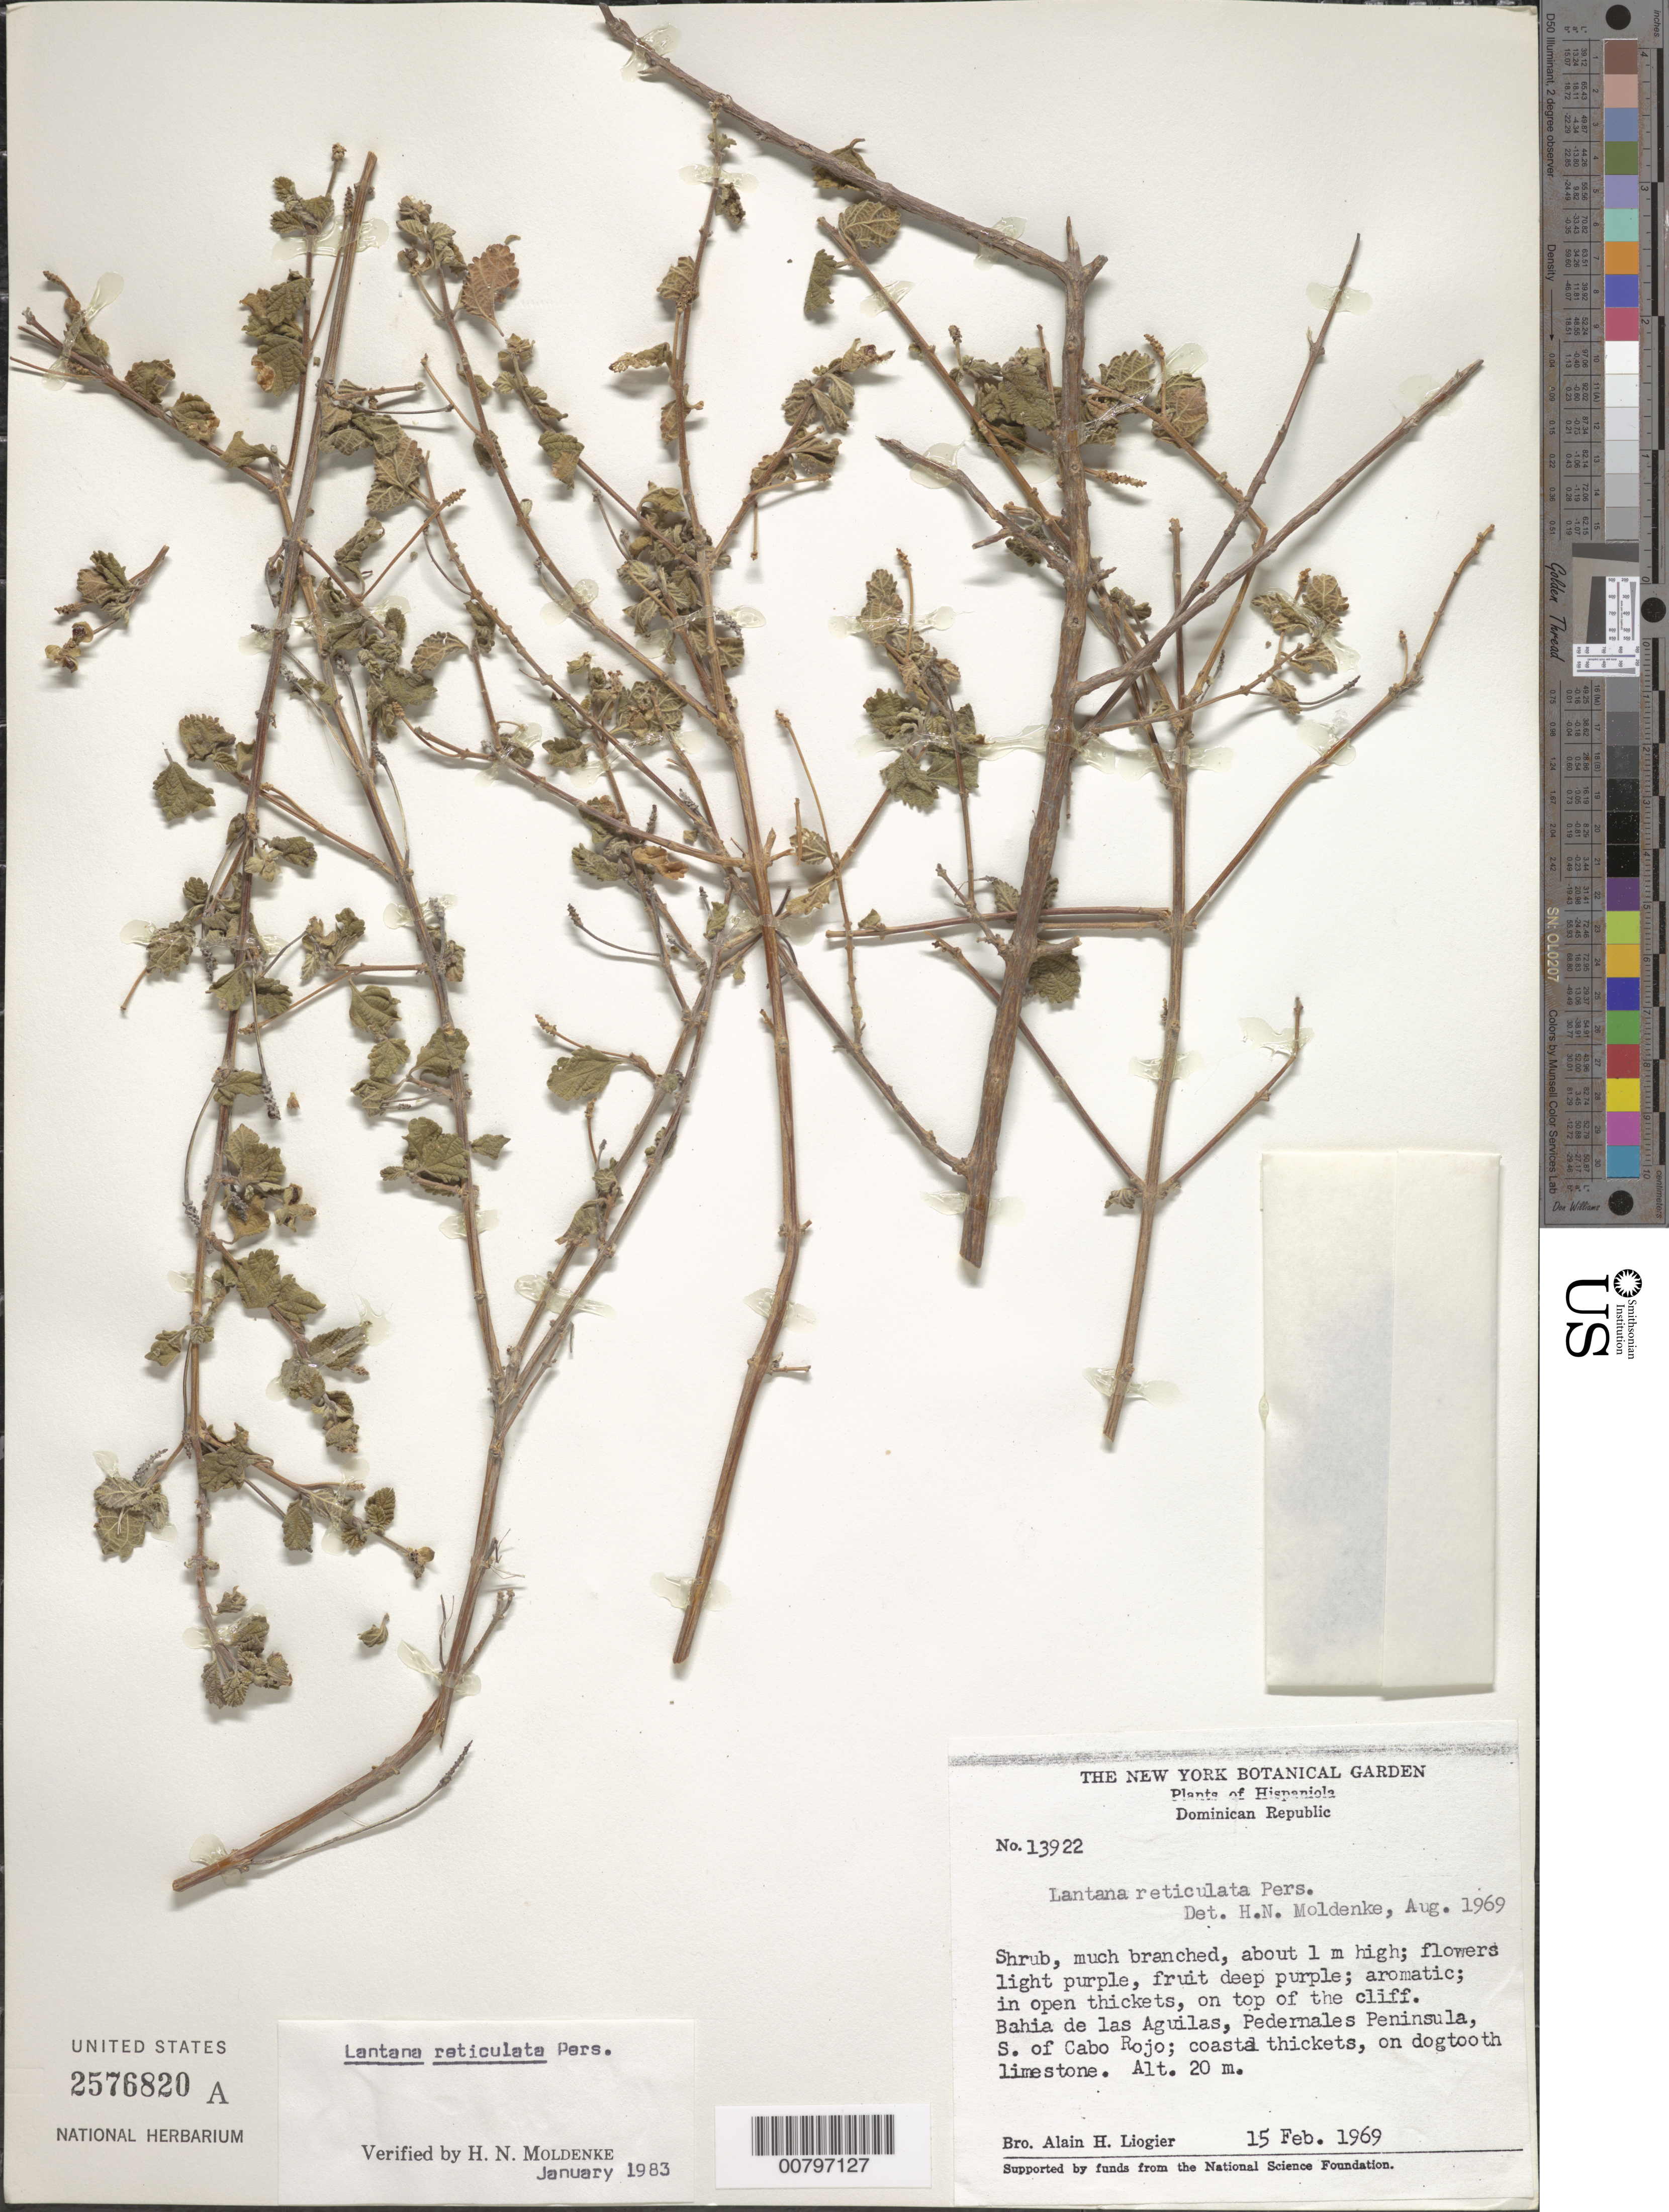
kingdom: Plantae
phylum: Tracheophyta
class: Magnoliopsida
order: Lamiales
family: Verbenaceae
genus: Lantana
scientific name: Lantana reticulata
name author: Pers.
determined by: Moldenke, H. N.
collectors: A. H. Liogier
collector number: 13922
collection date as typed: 15 Feb 1969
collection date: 1969-02-15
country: Dominican Republic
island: Hispaniola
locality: Bahia de las Aguilas, Pedernales Penninsula, S of Cabo Rojo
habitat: In open coastal thickets on dogtooth limestone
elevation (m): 20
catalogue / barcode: US 2576820